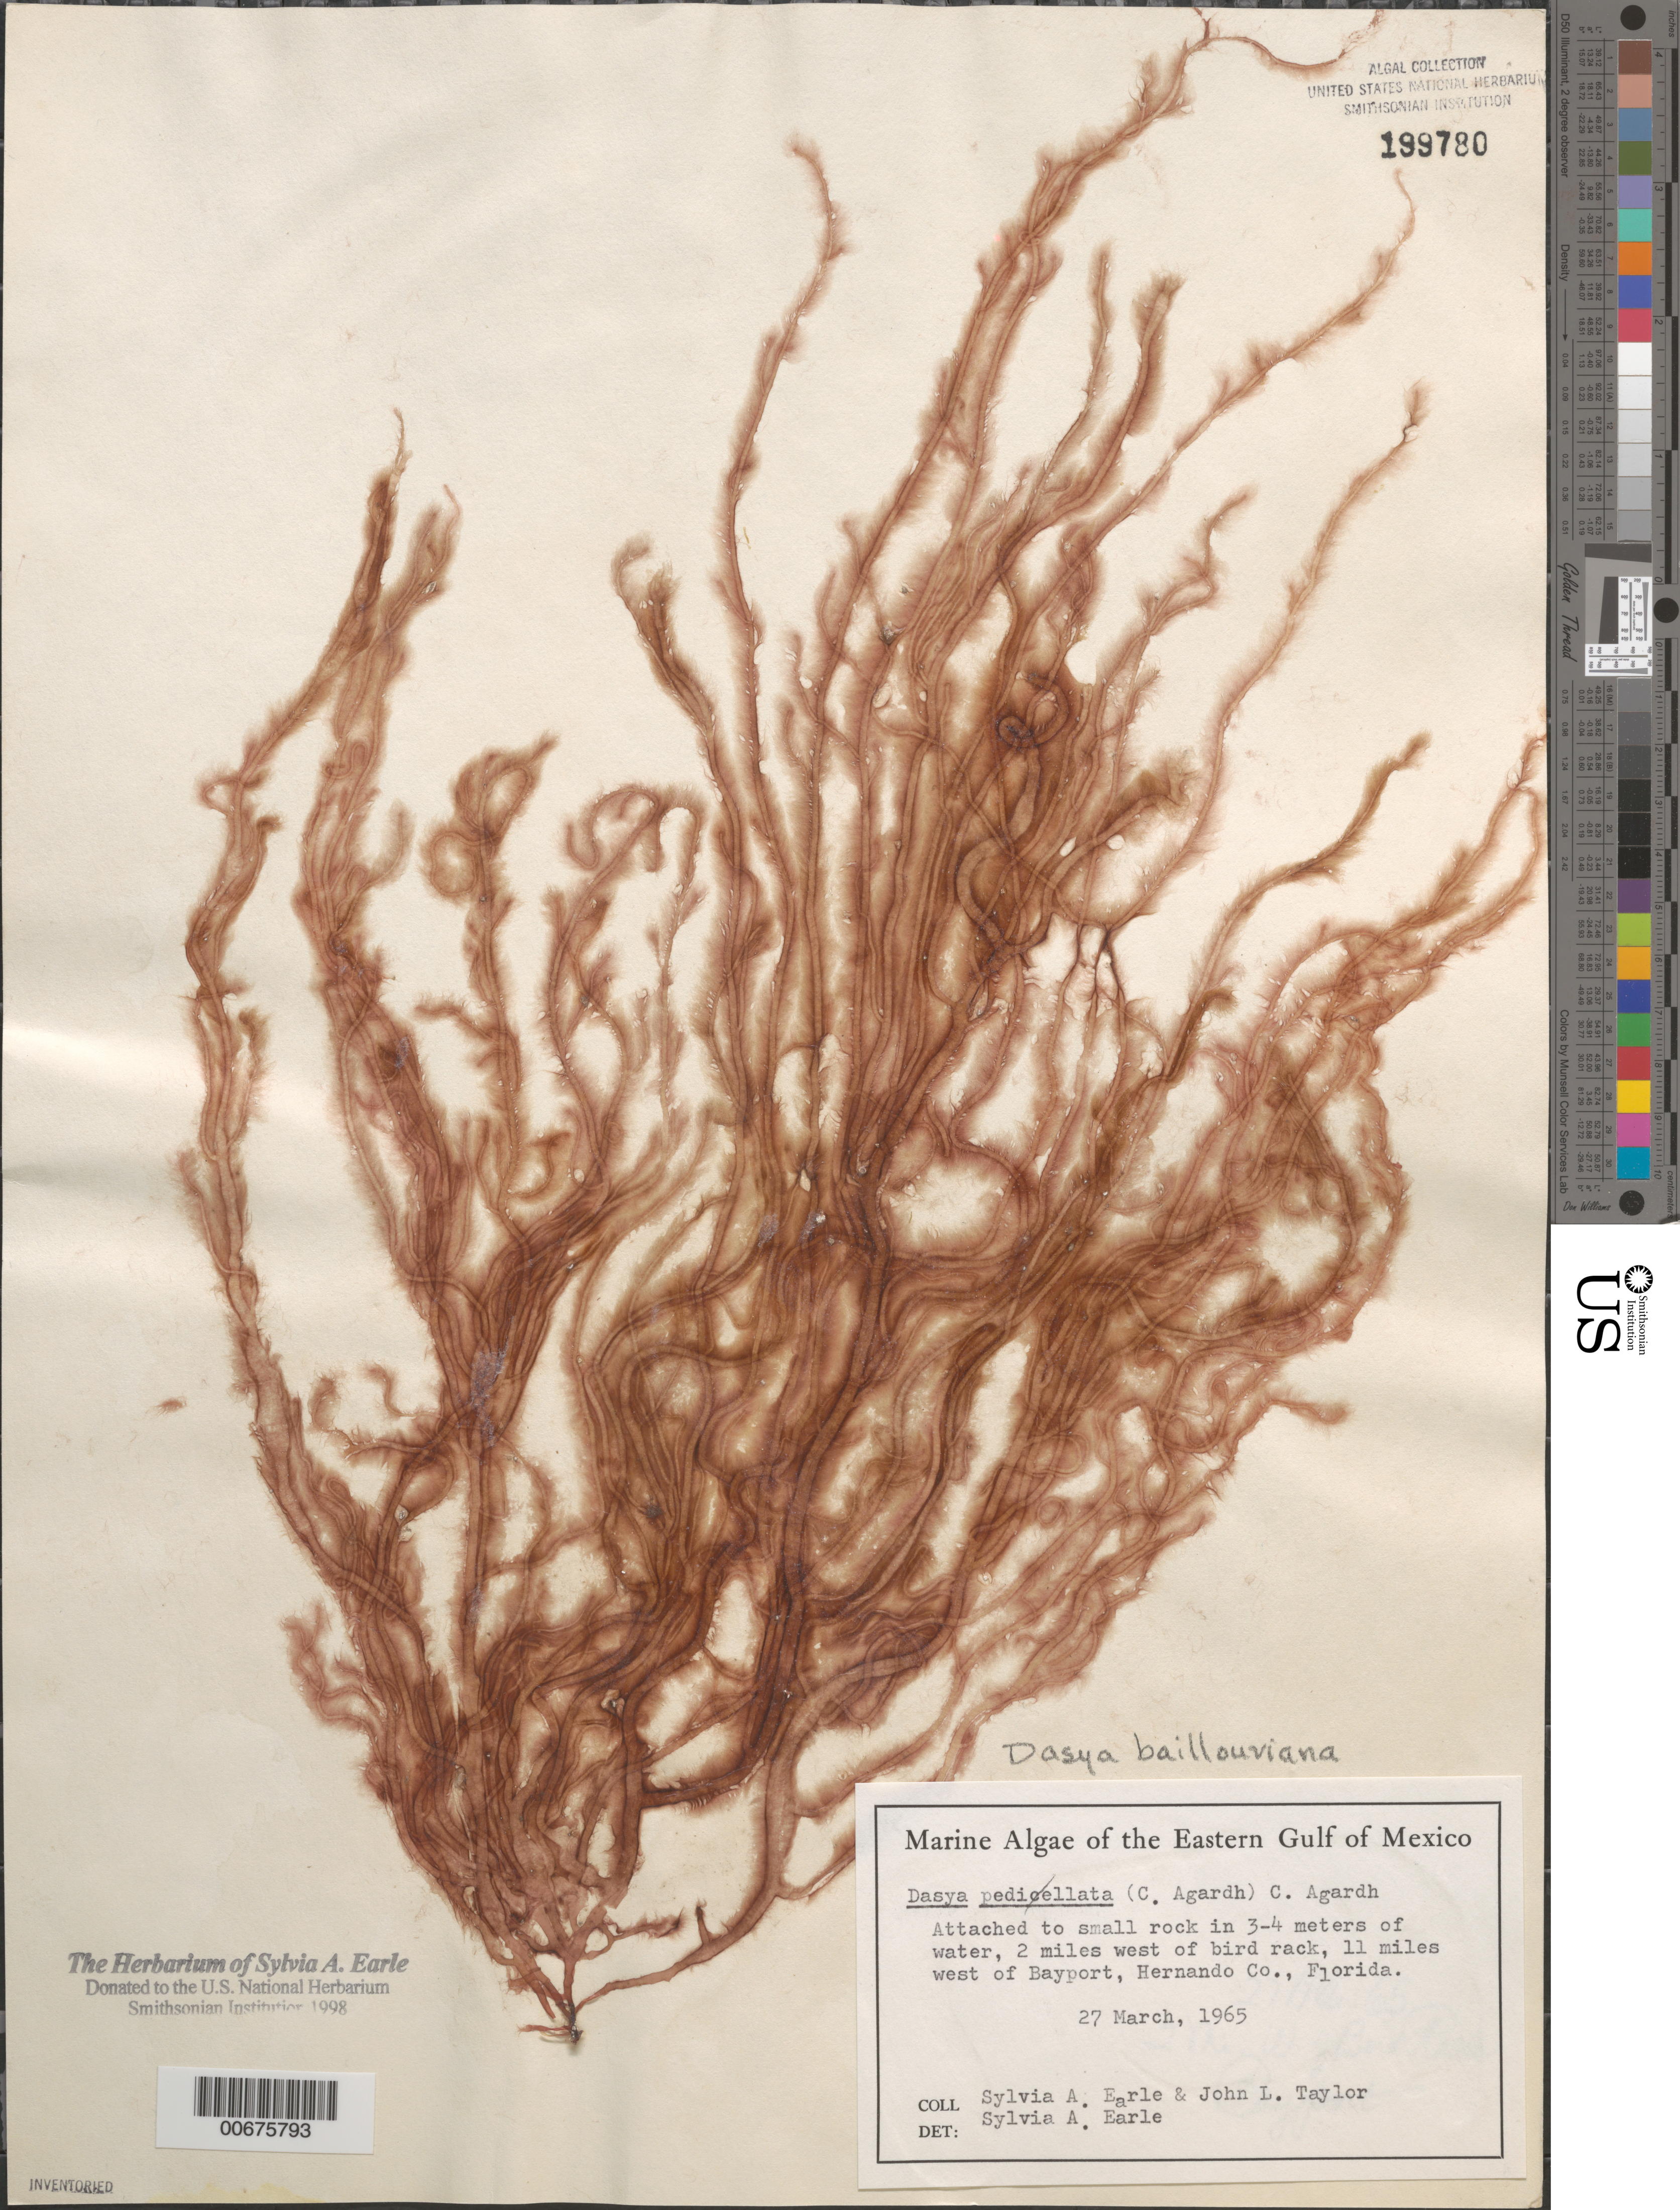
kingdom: Plantae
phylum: Rhodophyta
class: Florideophyceae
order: Ceramiales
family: Dasyaceae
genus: Dasya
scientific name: Dasya pedicellata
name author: (C. Agardh) C. Agardh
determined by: Algae name updating Project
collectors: S. A. Earle & J. L. Taylor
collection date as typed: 27 Mar 1965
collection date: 1965-03-27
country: United States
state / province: Florida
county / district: Hernando County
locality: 11 miles west of Bayport, 2 miles west of bird rack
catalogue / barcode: US 199780